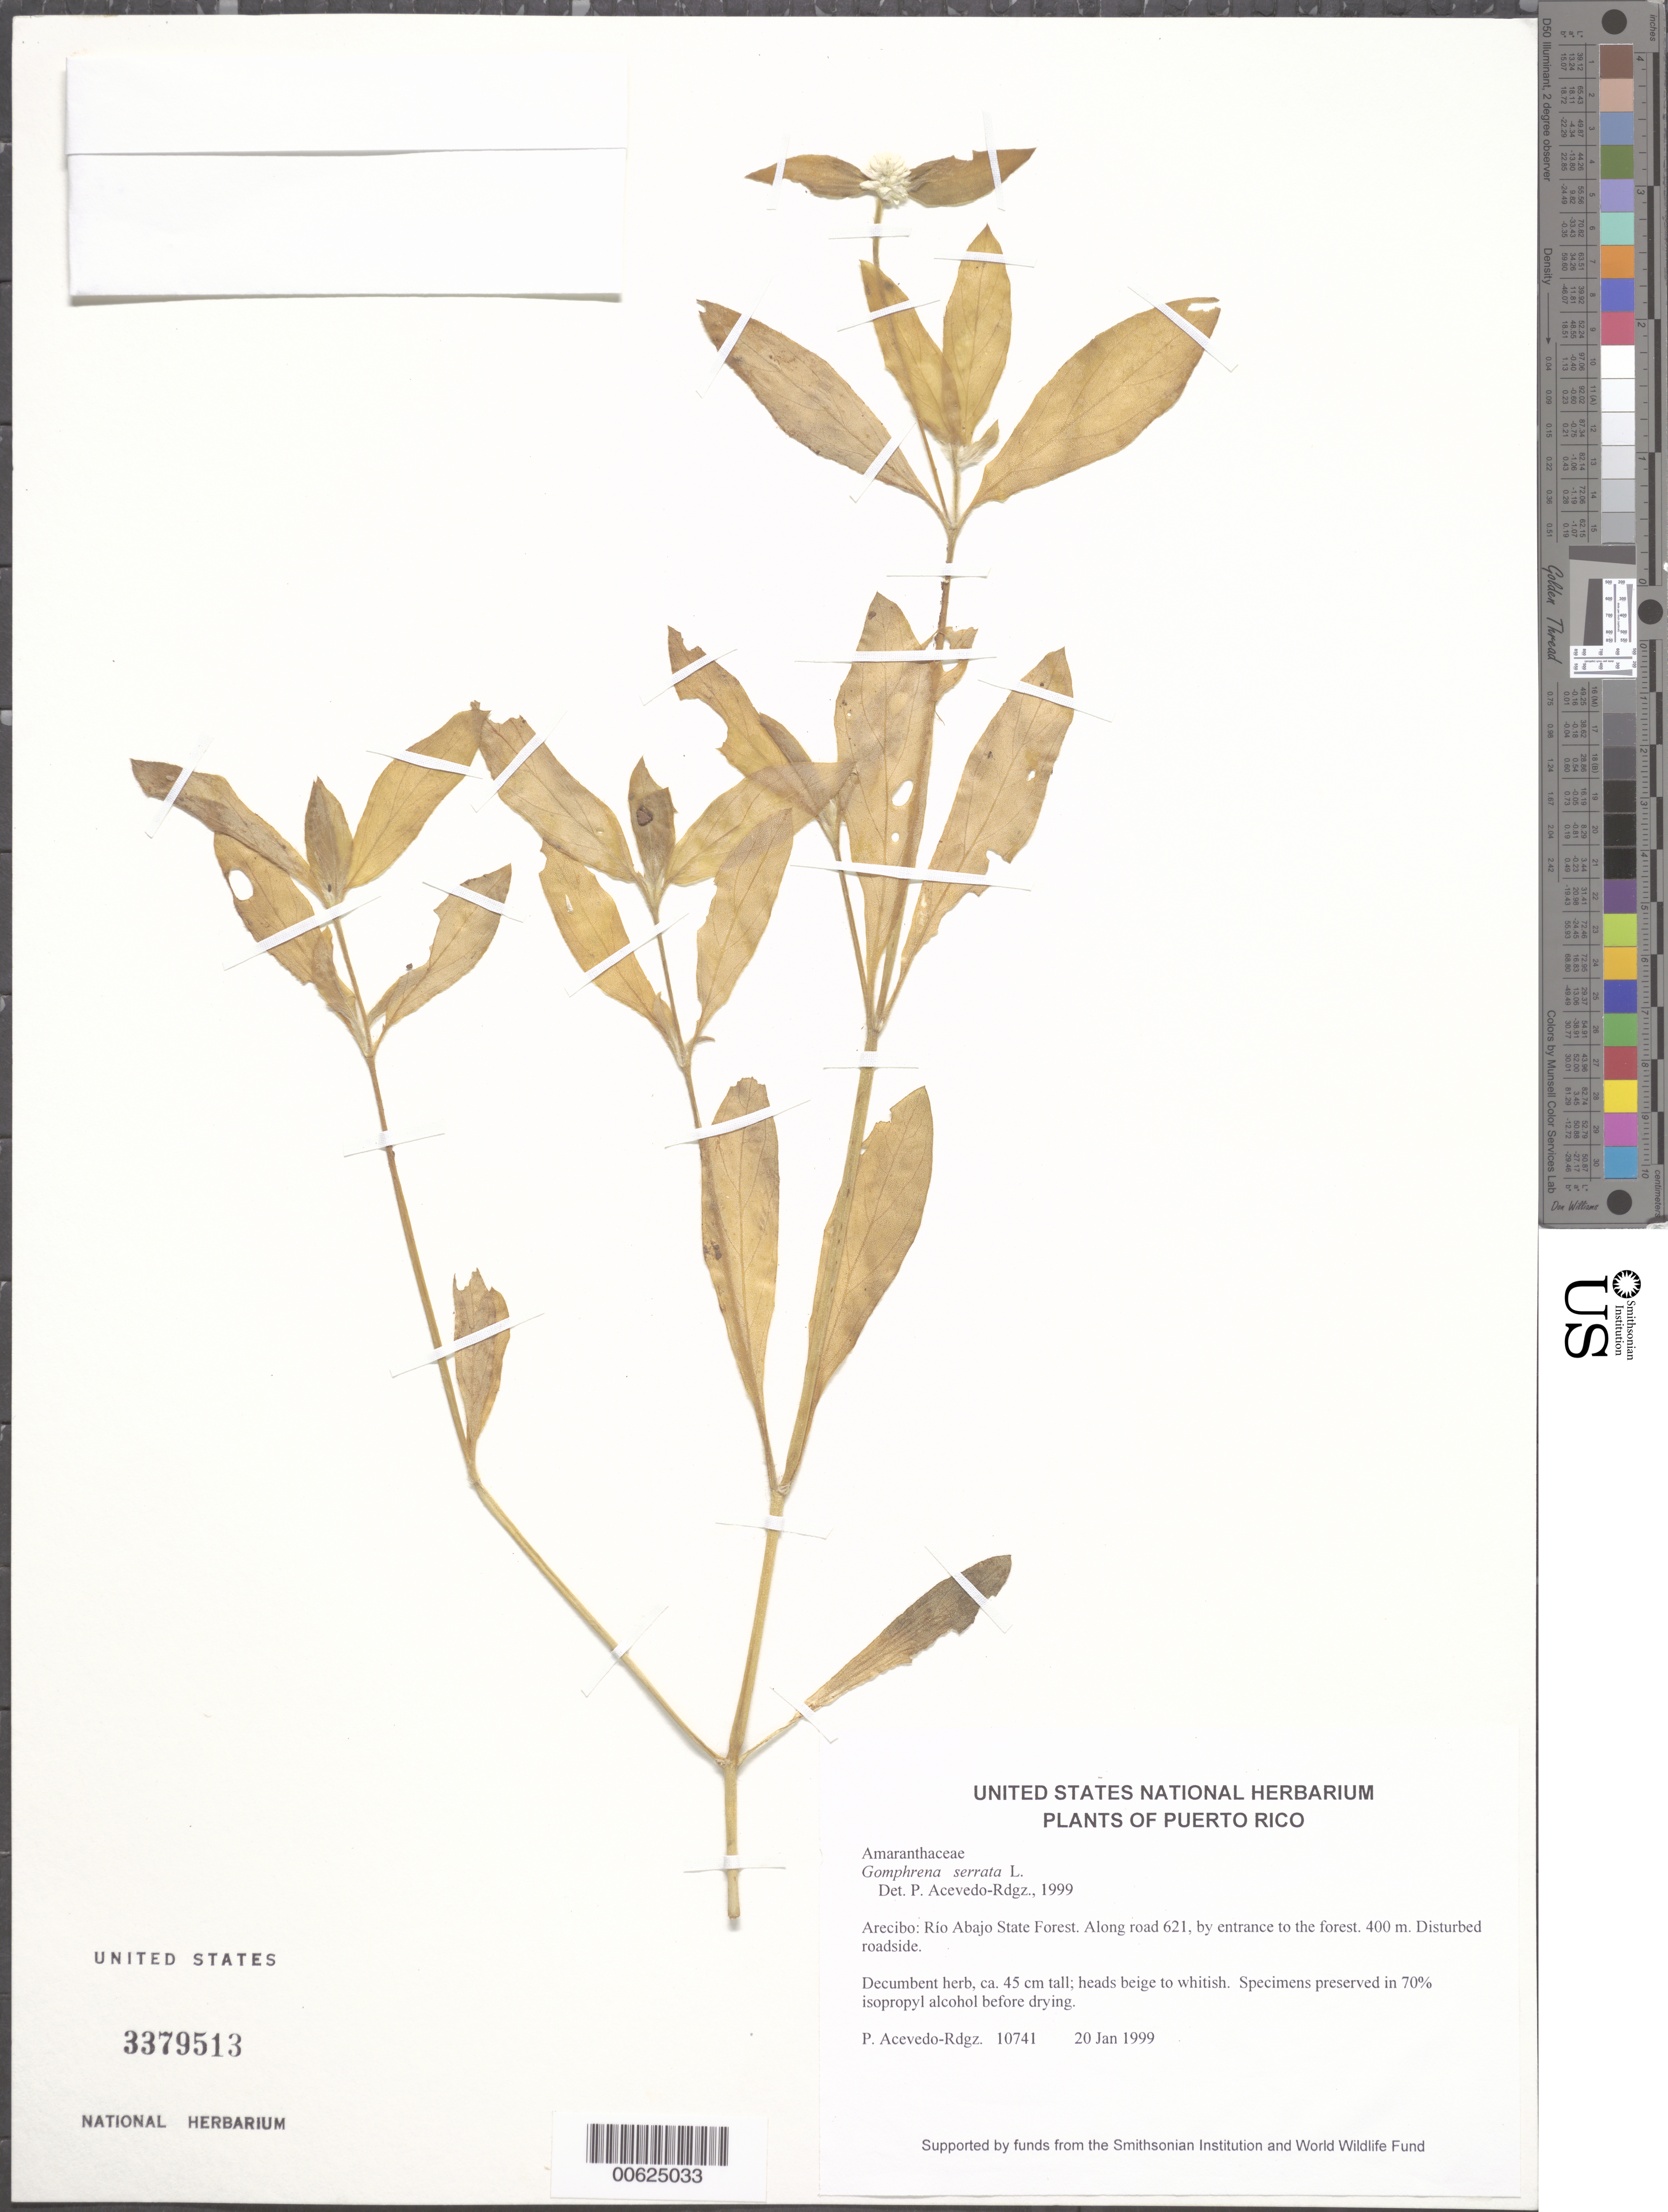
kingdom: Plantae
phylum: Tracheophyta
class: Magnoliopsida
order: Caryophyllales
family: Amaranthaceae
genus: Gomphrena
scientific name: Gomphrena serrata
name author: L.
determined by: Acevedo-Rodríguez, P., (BOT), Smithsonian Institution - National Museum of Natural History (UNITED STATES)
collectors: P. Acevedo-Rodr.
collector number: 10741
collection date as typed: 20 Jan 1999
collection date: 1999-01-20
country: Puerto Rico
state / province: Arecibo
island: Puerto Rico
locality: Arecibo; Río Abajo State Forest. Along road 621, by entrance to the forest.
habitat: Disturbed roadside.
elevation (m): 400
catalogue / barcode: US 3379513